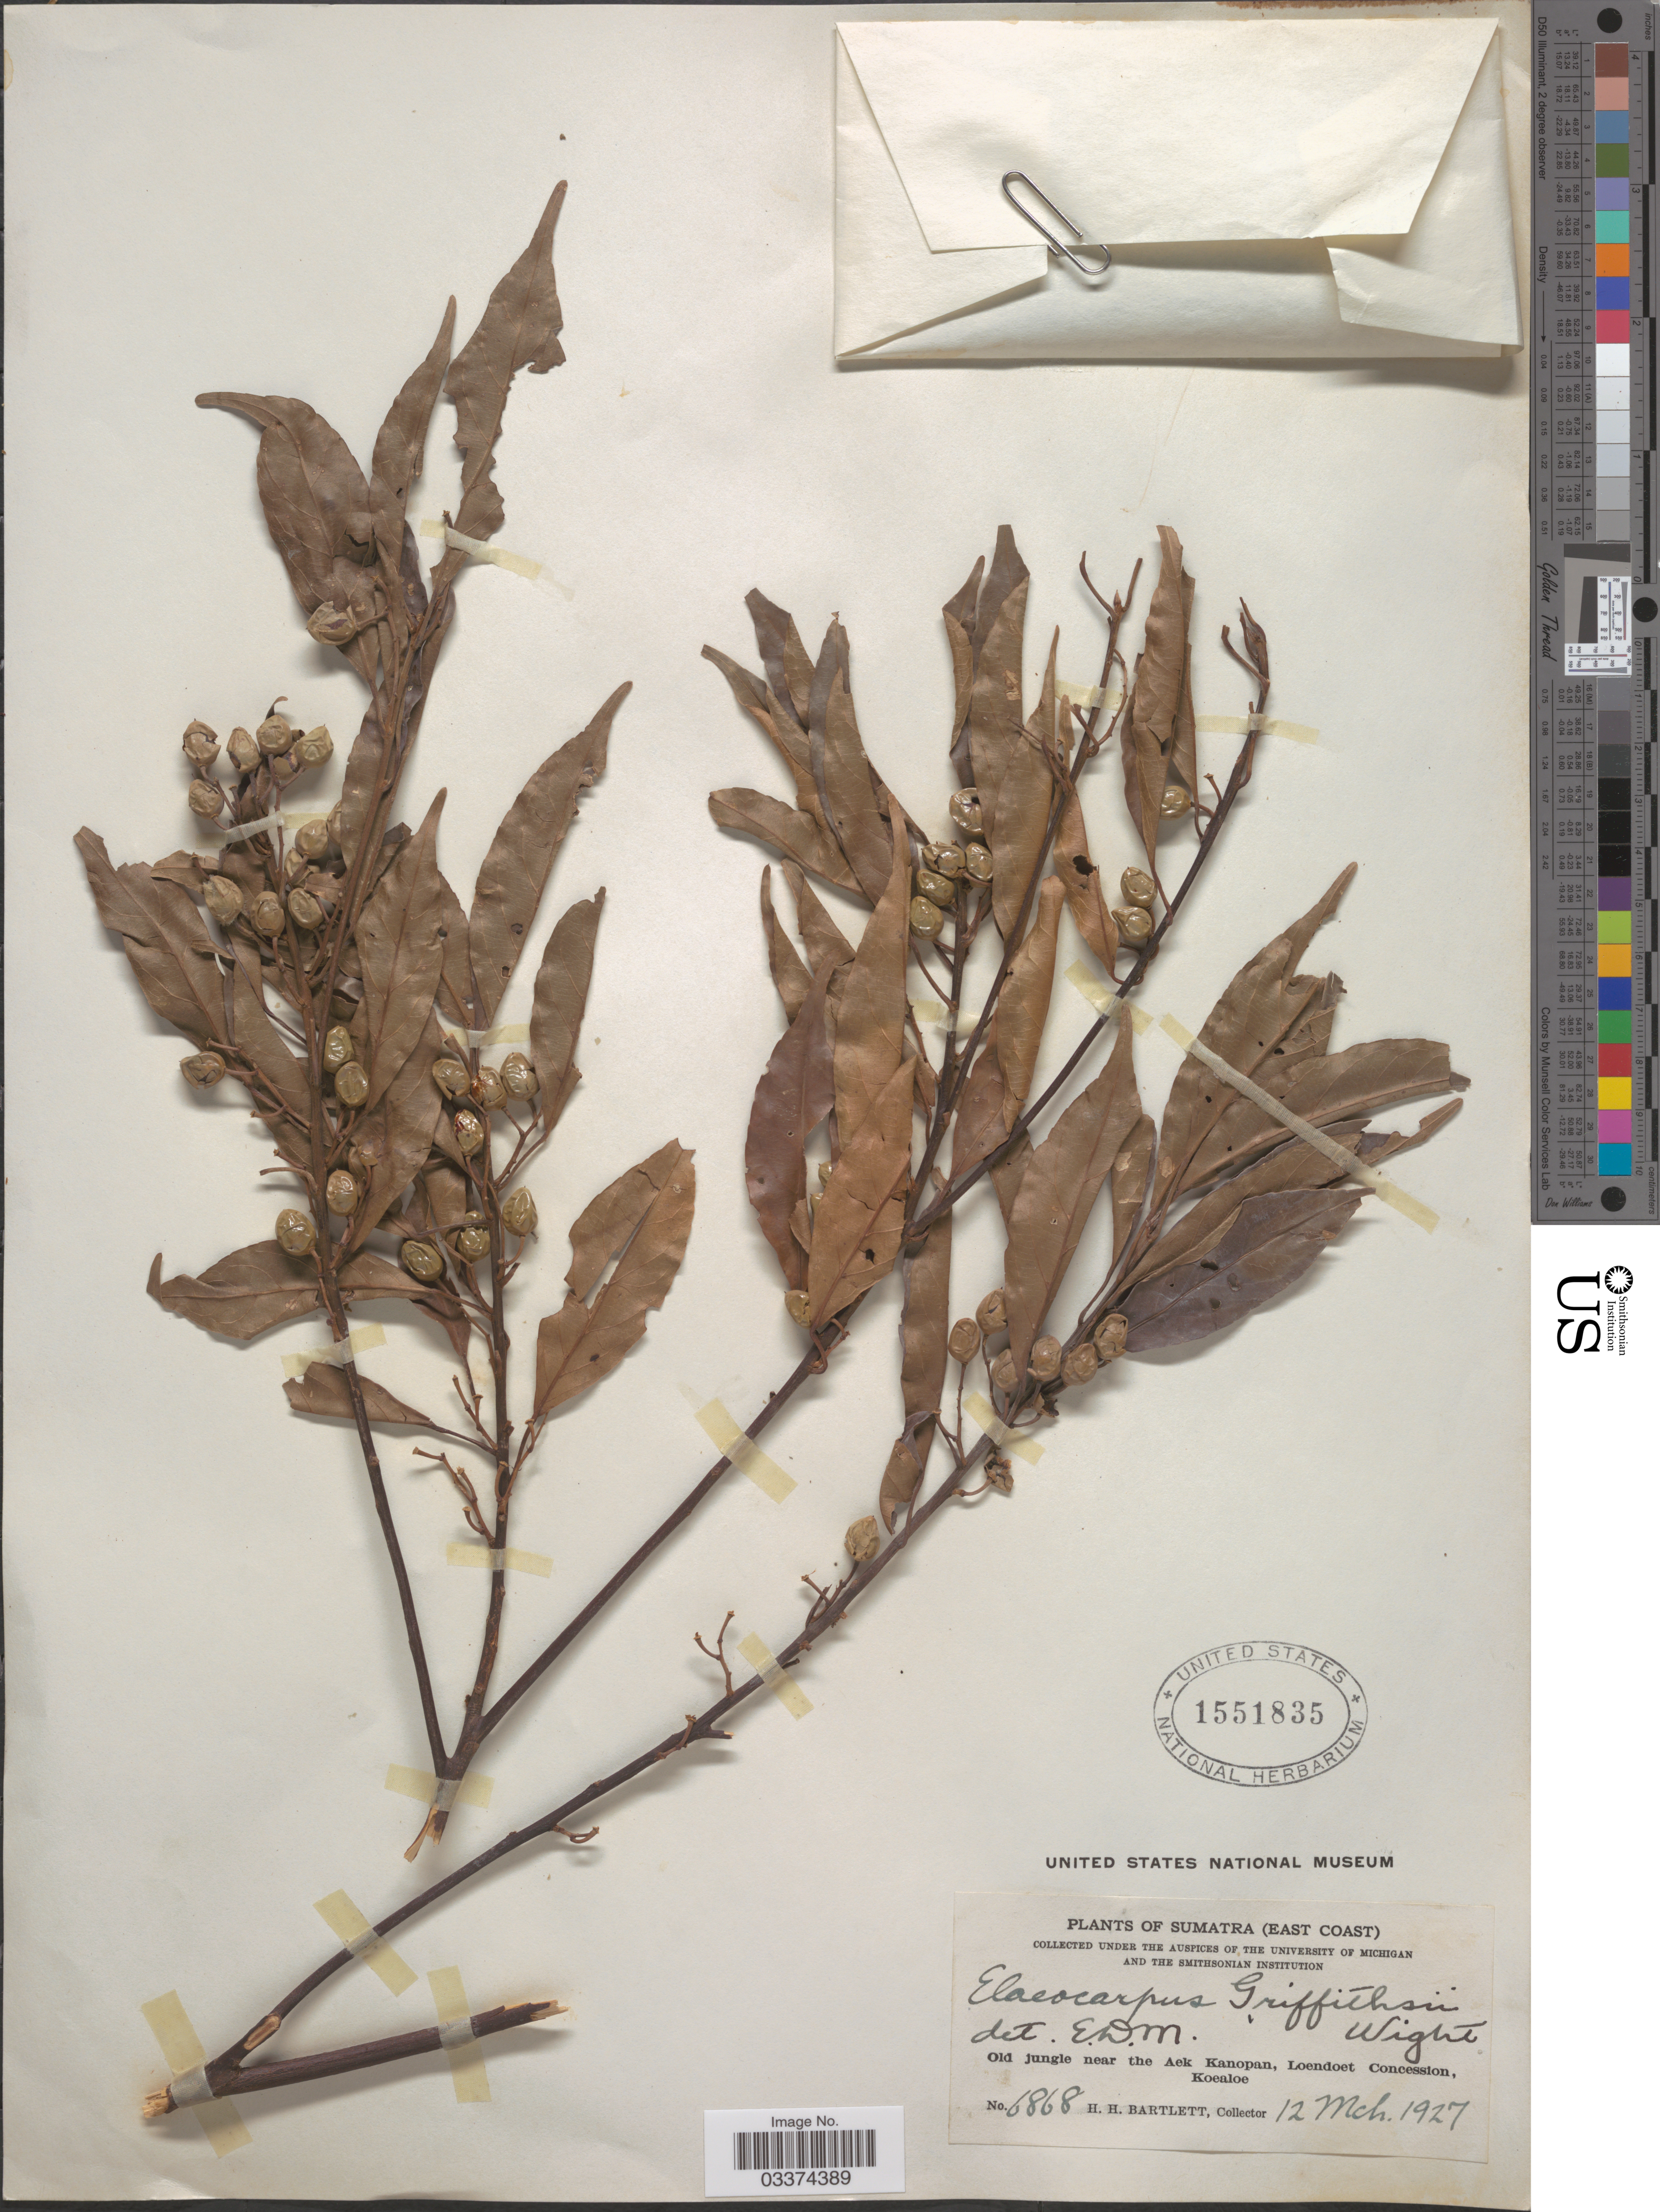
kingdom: Plantae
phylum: Tracheophyta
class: Magnoliopsida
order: Oxalidales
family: Elaeocarpaceae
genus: Elaeocarpus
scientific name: Elaeocarpus griffithii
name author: (Wight) A. Gray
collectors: H. H. Bartlett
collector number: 6868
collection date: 1927-03-12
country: Indonesia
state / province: Sumatra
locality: (East Coast), Old jungle near the Aek Kanopan, Loendoet Concession, Koealoe.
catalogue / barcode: US 1551835